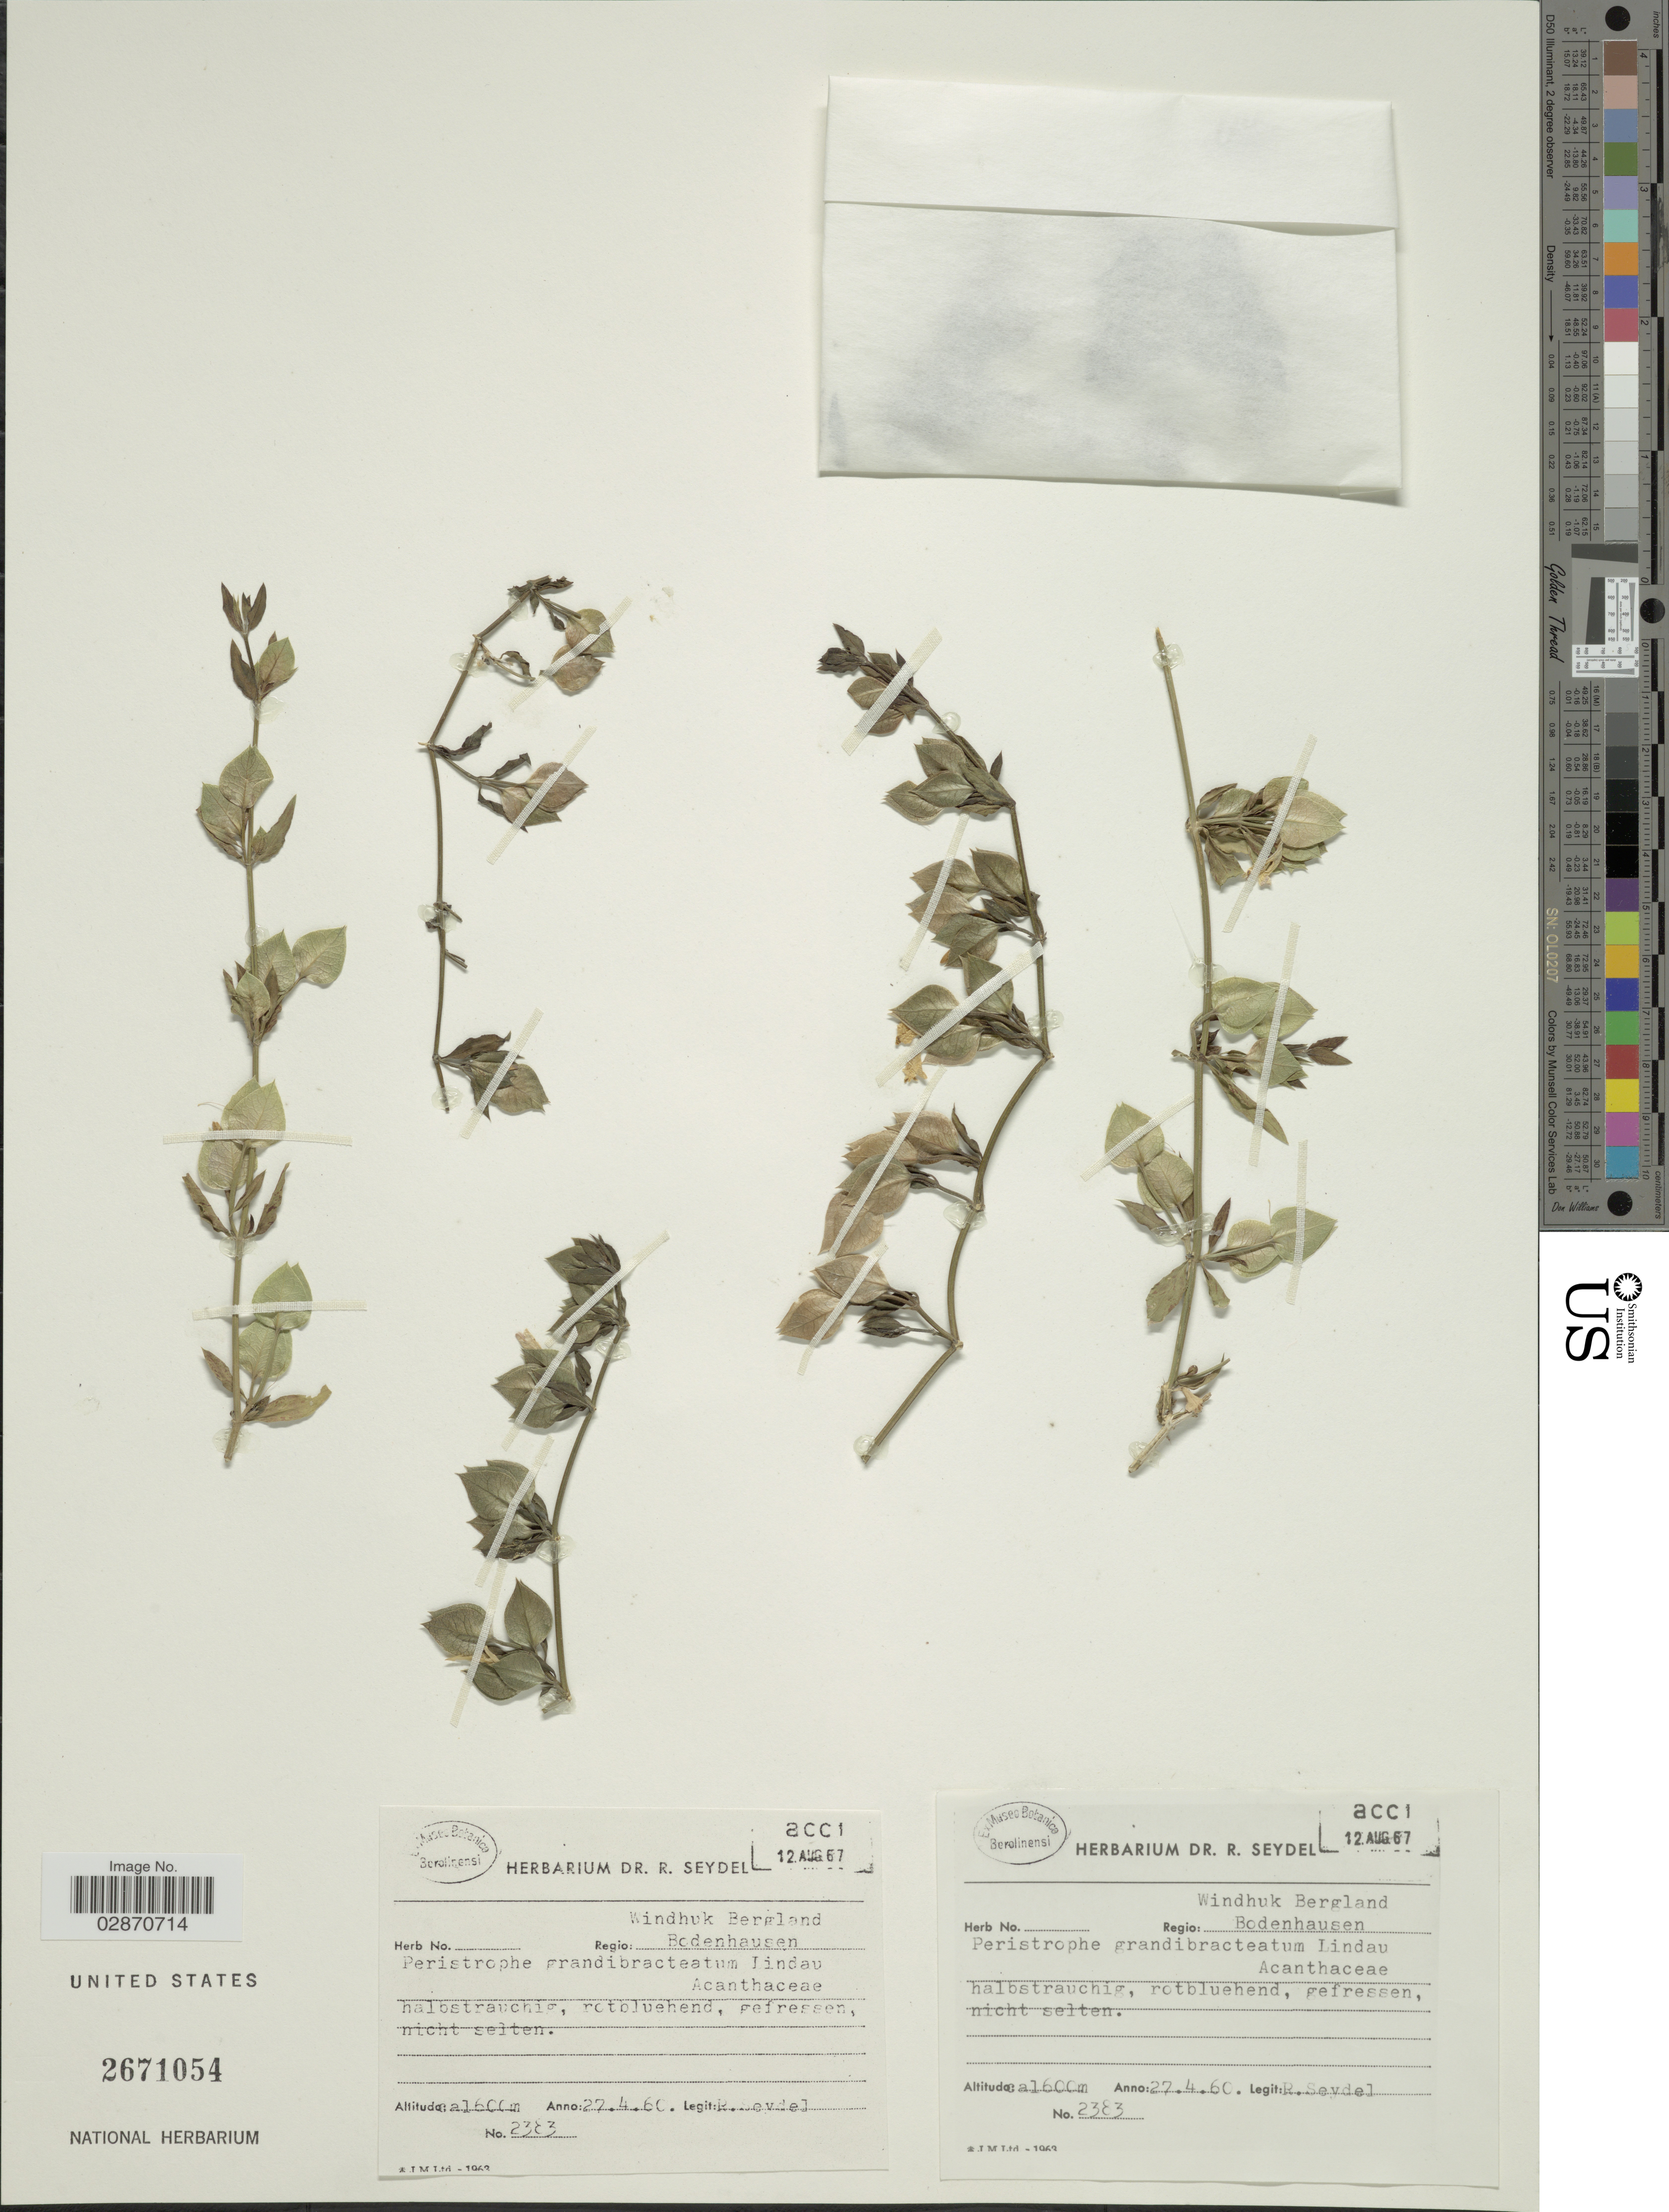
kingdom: Plantae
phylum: Tracheophyta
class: Magnoliopsida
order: Lamiales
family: Acanthaceae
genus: Peristrophe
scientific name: Peristrophe grandibracteata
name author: Lindau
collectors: R. Seydel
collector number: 2383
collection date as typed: Transcribed d/m/y: 27/4/60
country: Namibia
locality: Regio Windhuk Bergland Bodenhausen.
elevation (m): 1600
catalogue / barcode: US 2671054